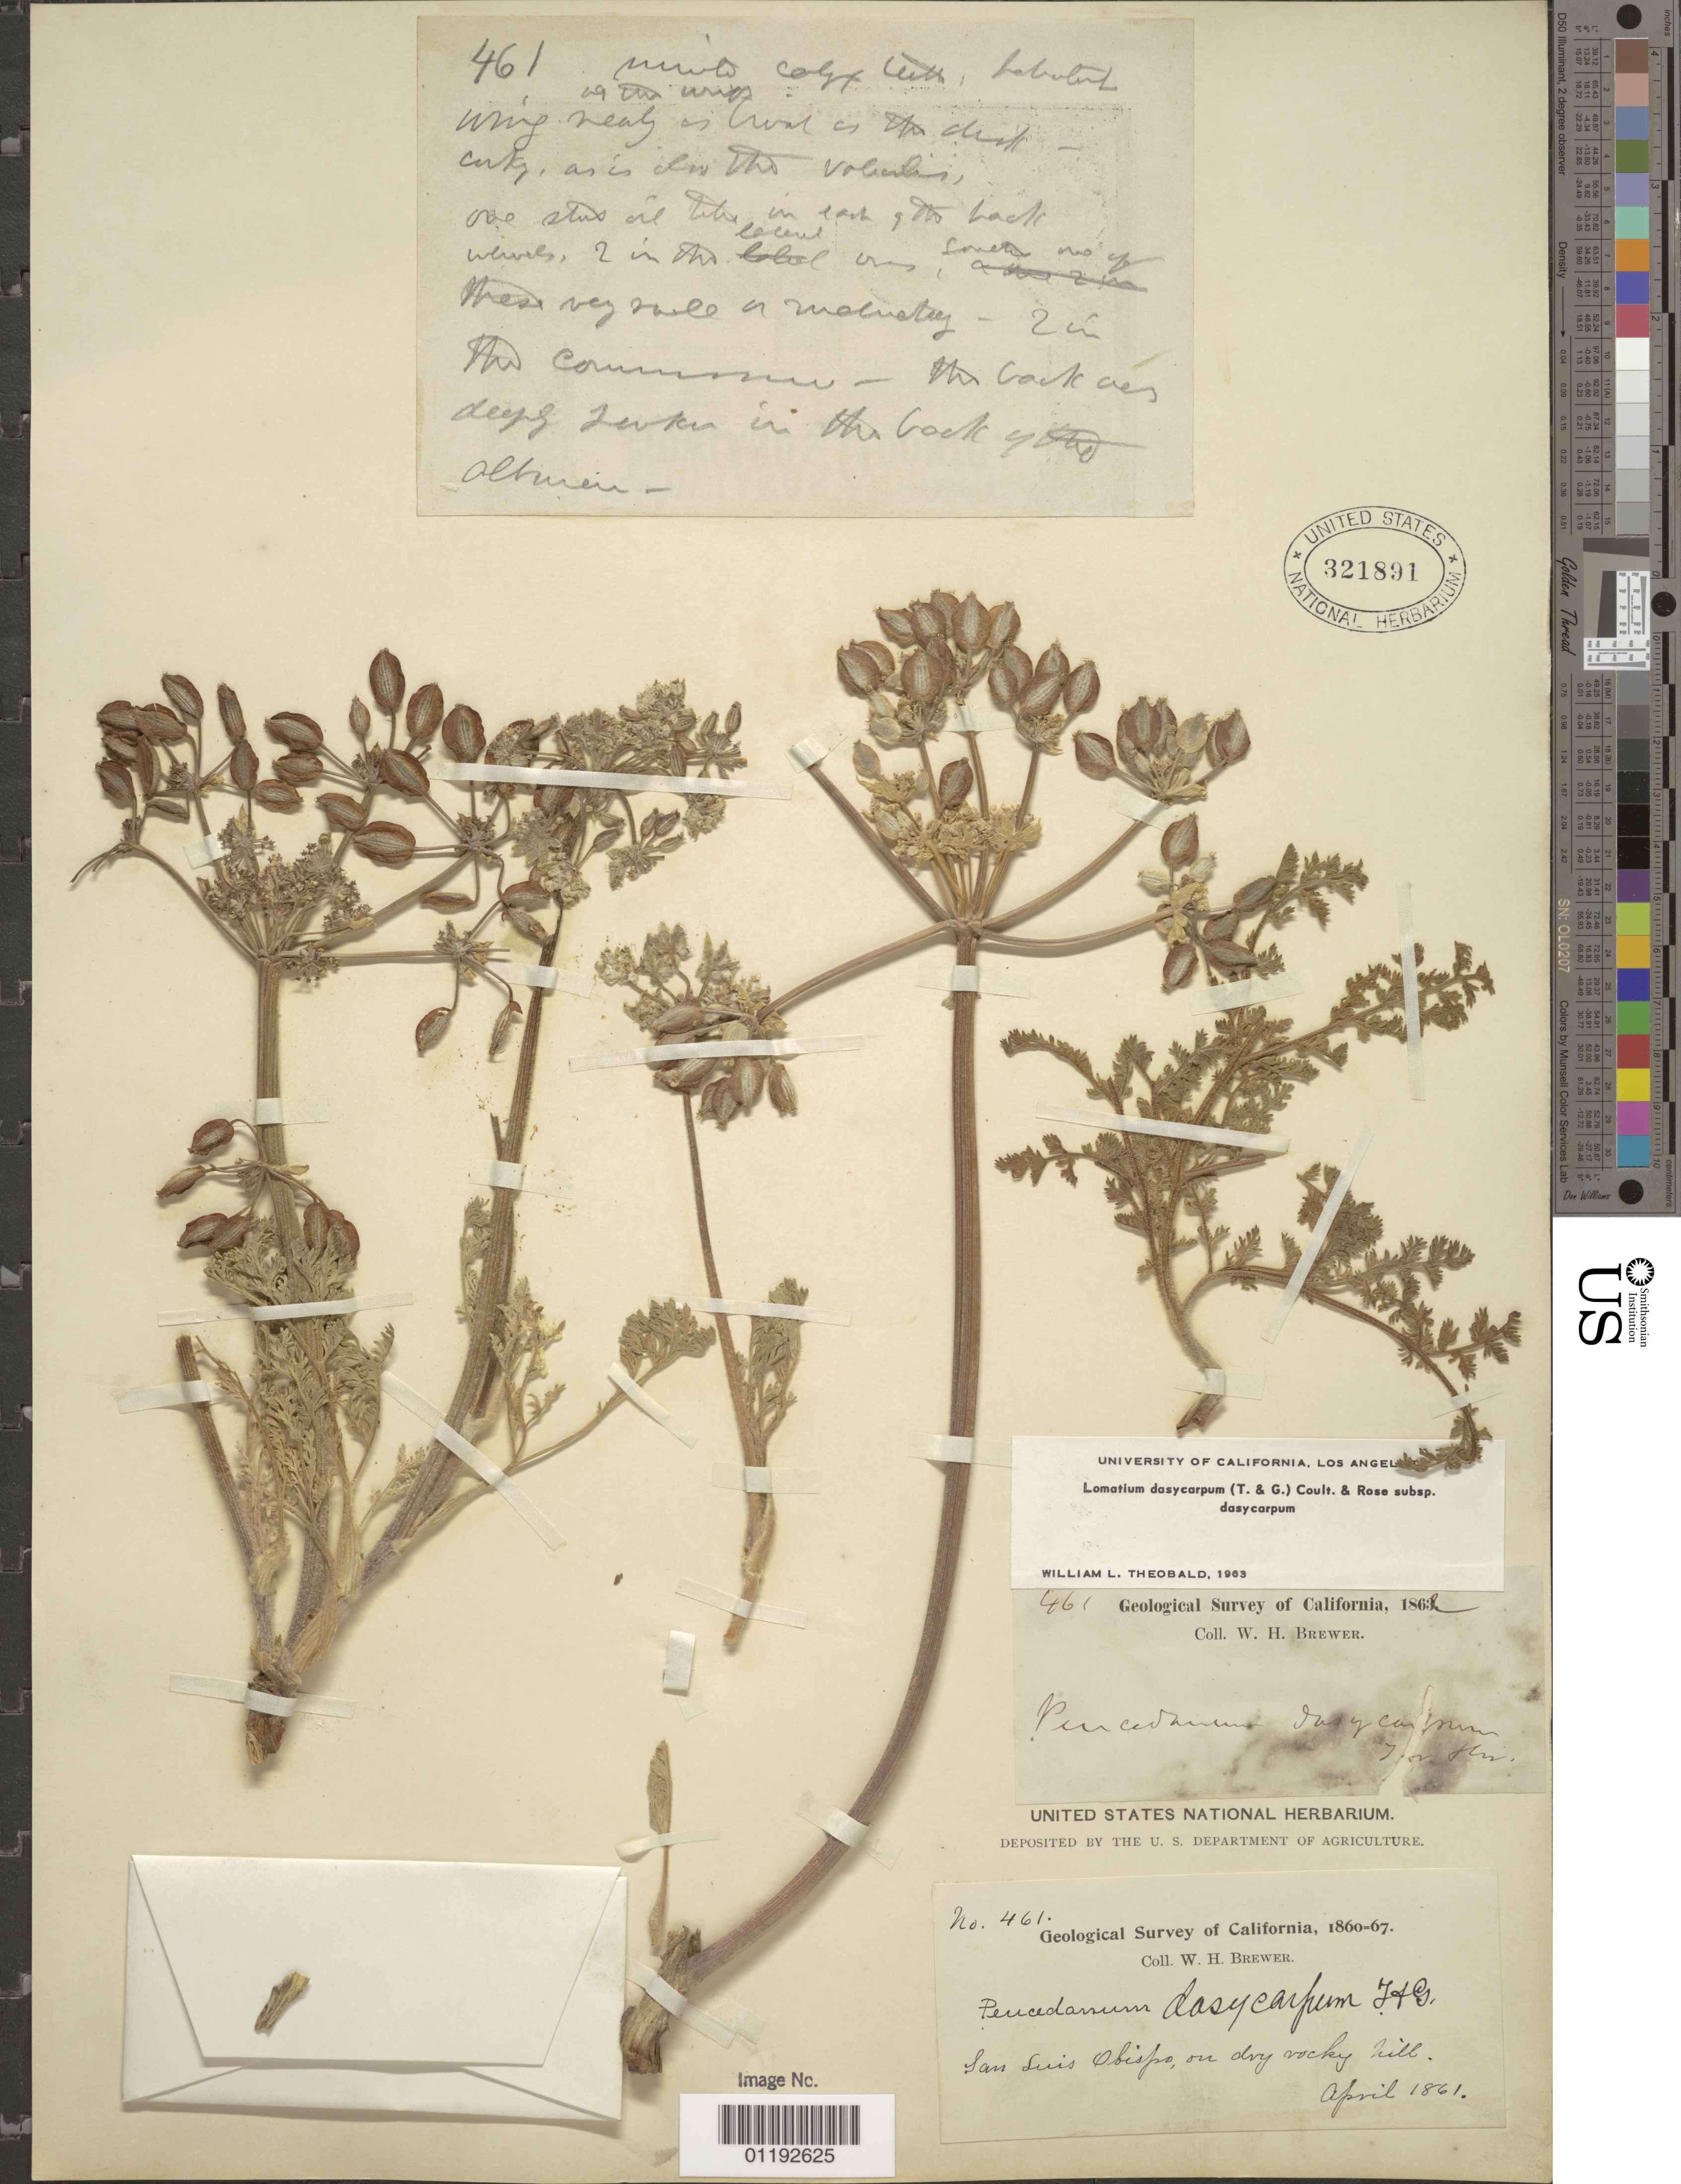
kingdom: Plantae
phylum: Tracheophyta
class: Magnoliopsida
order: Apiales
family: Apiaceae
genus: Lomatium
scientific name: Lomatium dasycarpum subsp. dasycarpum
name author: (Torr.) J.M. Coult. & Rose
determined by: Theobald, W. L., (LA), University of California - Los Angeles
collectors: W. H. Brewer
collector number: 461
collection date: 1861-04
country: United States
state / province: California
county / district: San Luis Obispo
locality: San Luis Obispo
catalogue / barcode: US 321891